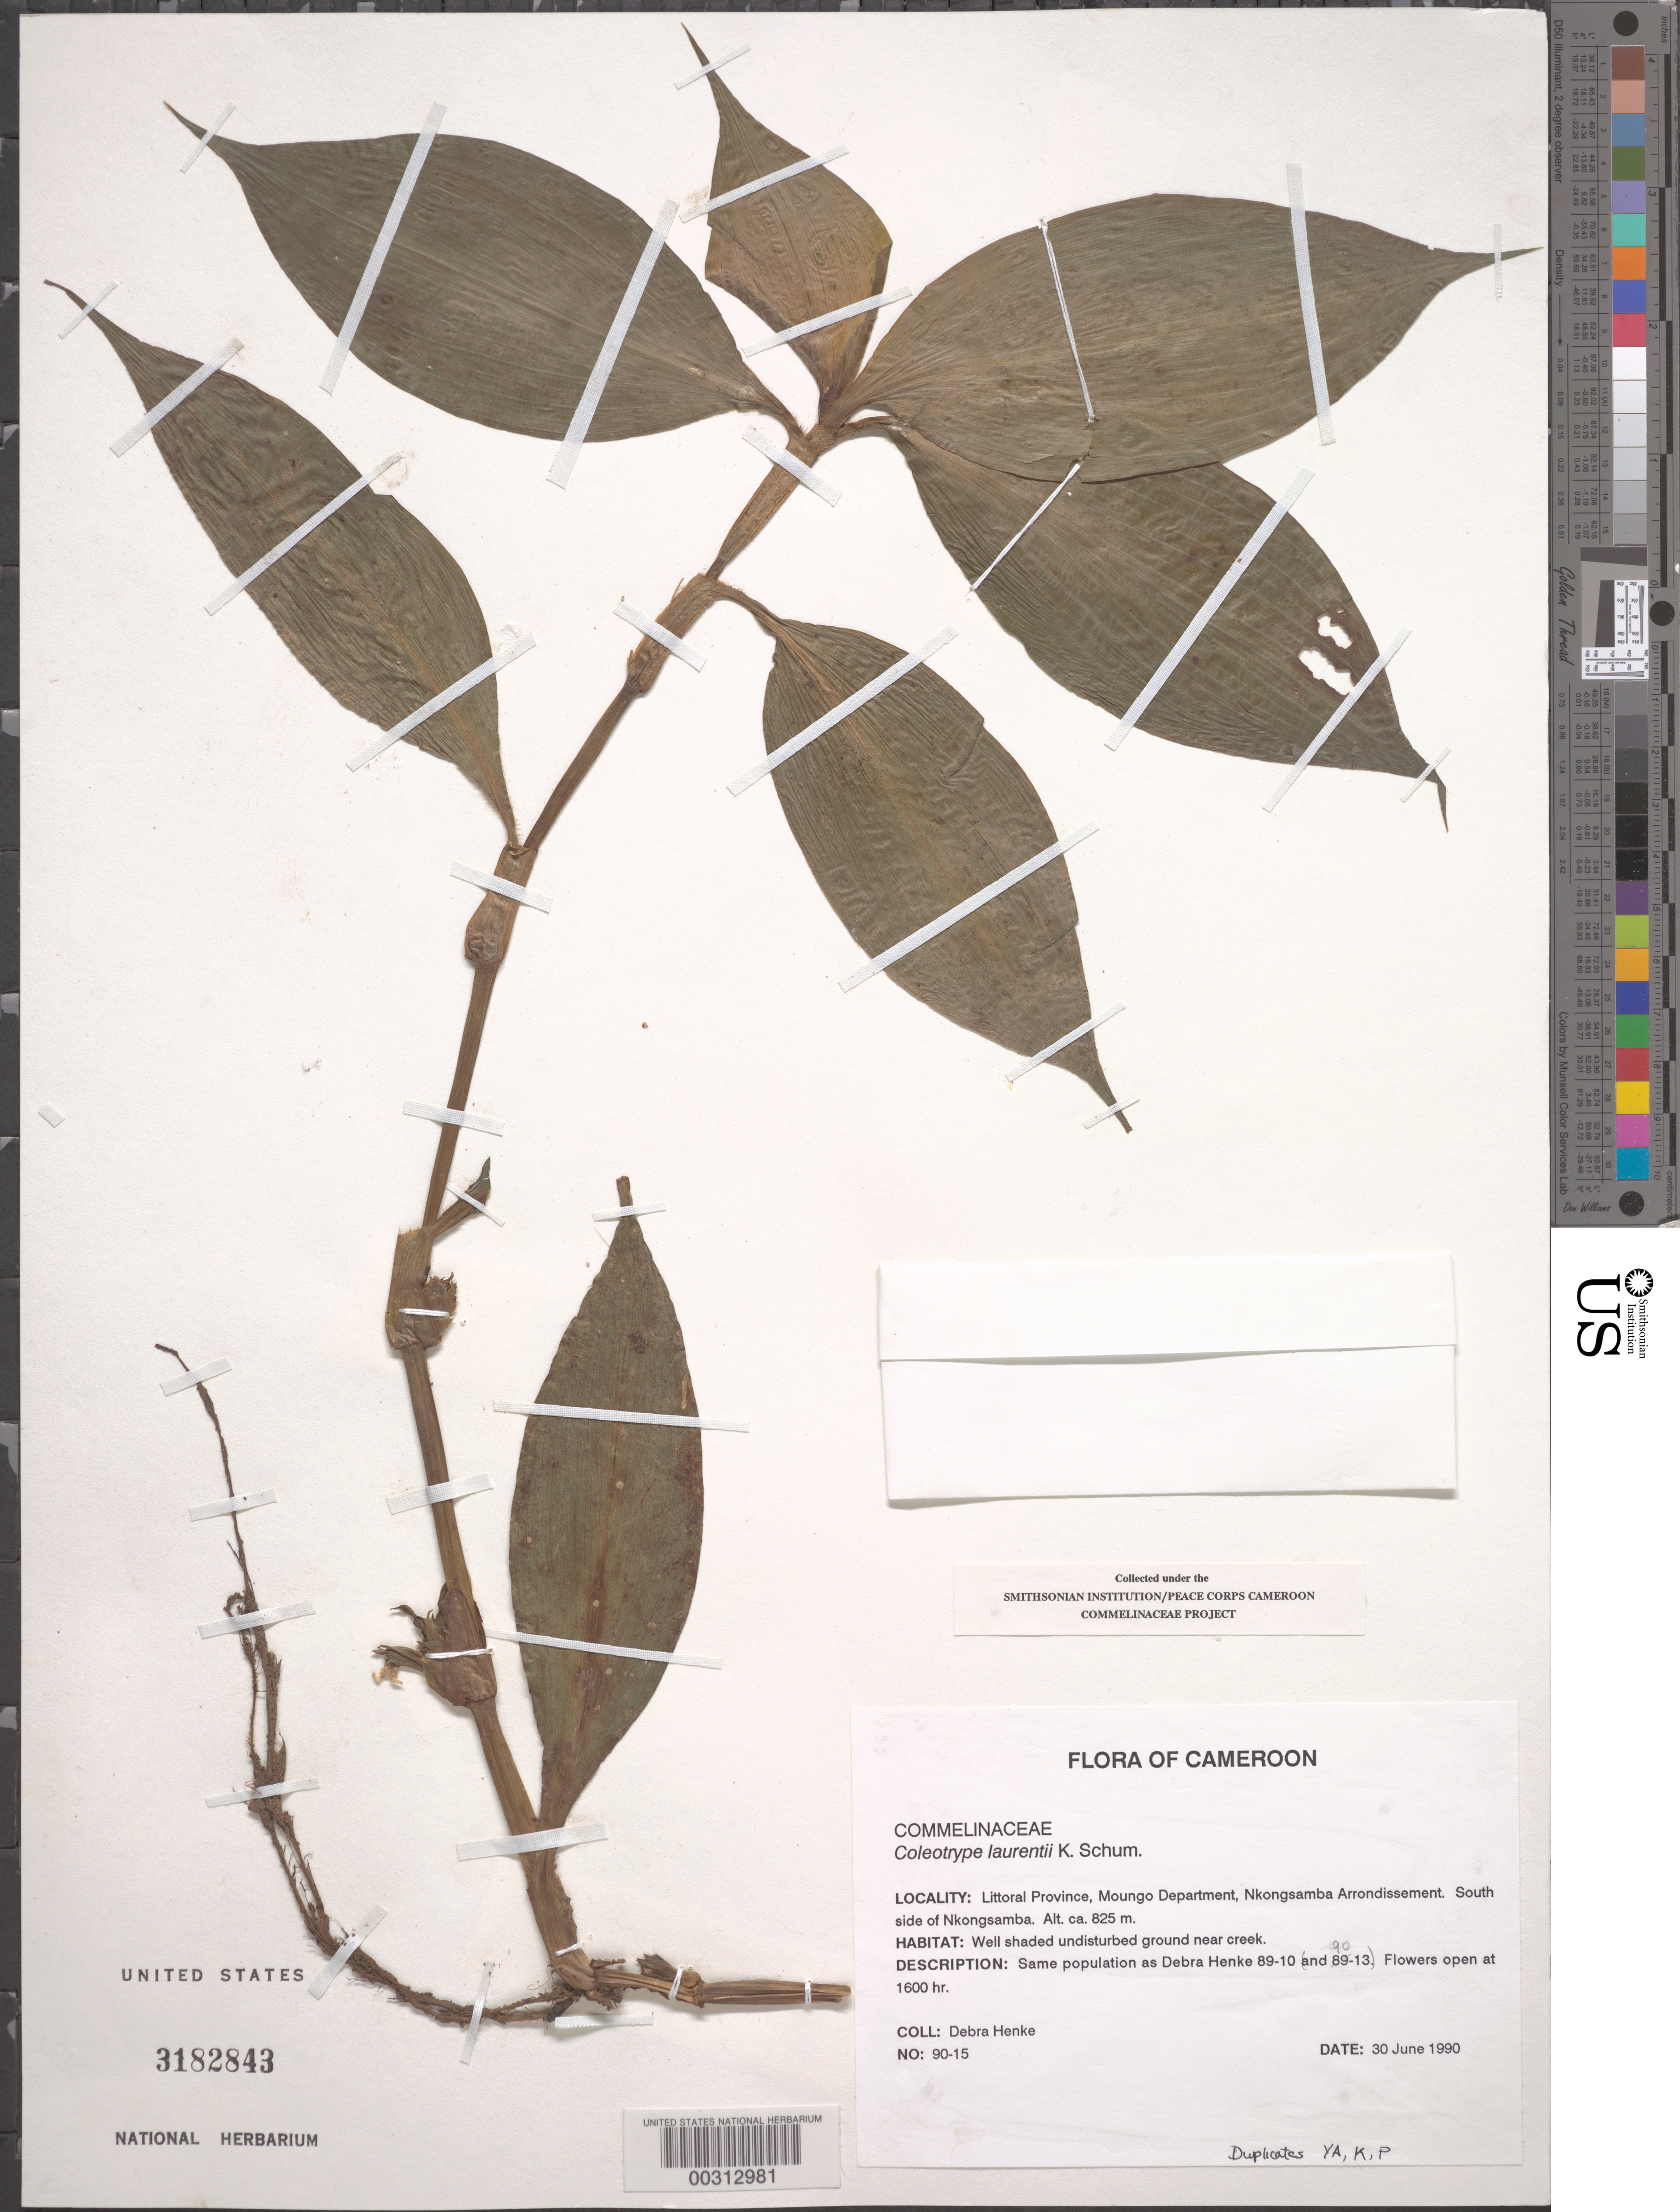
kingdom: Plantae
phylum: Tracheophyta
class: Liliopsida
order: Commelinales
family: Commelinaceae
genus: Coleotrype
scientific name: Coleotrype laurentii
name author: K. Schum.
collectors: D. Henke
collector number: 90-15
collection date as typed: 30 Jun 1990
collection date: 1990-06-30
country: Cameroon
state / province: Littoral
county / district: Mungo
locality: Nkongsamba arrondissement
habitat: Well shaded undisturbed ground near creek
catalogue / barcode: US 3182843